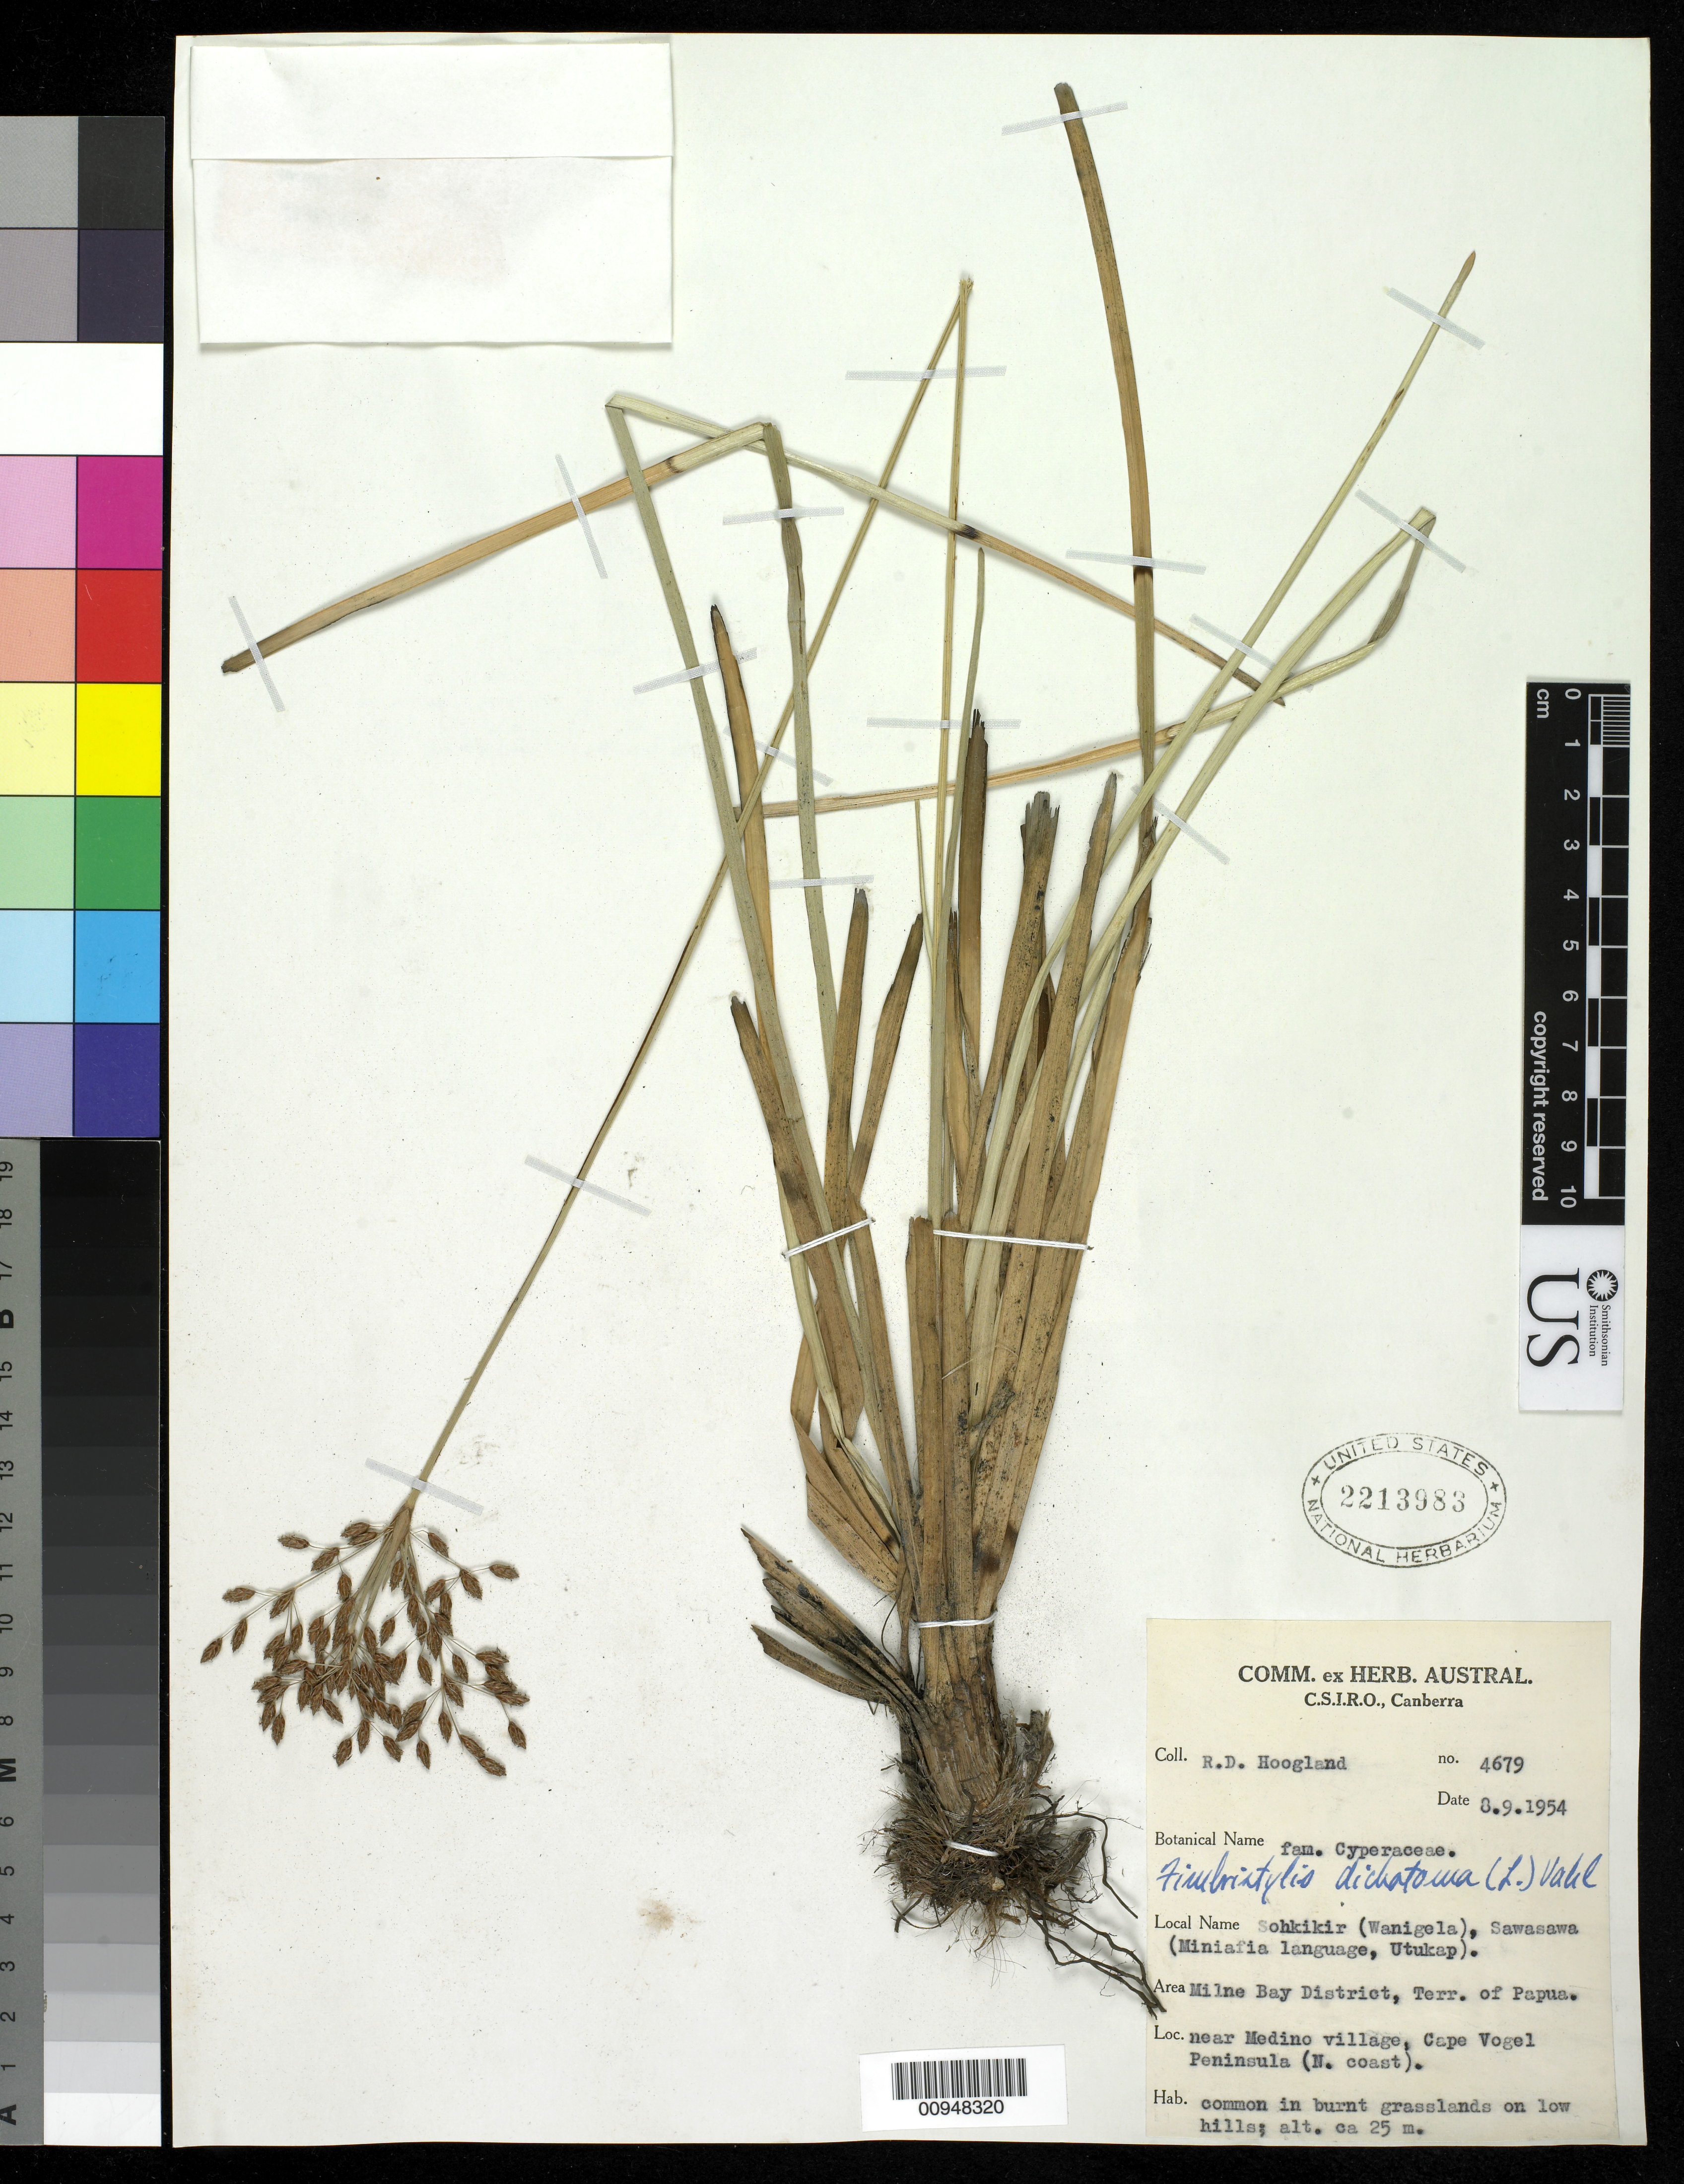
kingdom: Plantae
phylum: Tracheophyta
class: Liliopsida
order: Poales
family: Cyperaceae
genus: Fimbristylis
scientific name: Fimbristylis dichotoma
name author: (L.) Vahl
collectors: R. D. Hoogland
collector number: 4679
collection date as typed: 09 Aug 1954 or 08 Sep 1954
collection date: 1954-08-09 or 1954-09-08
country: Papua New Guinea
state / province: Milne Bay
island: New Guinea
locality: Near Medino village, Cape Vogel Peninsula (N coast).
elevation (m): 25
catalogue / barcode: US 2213983